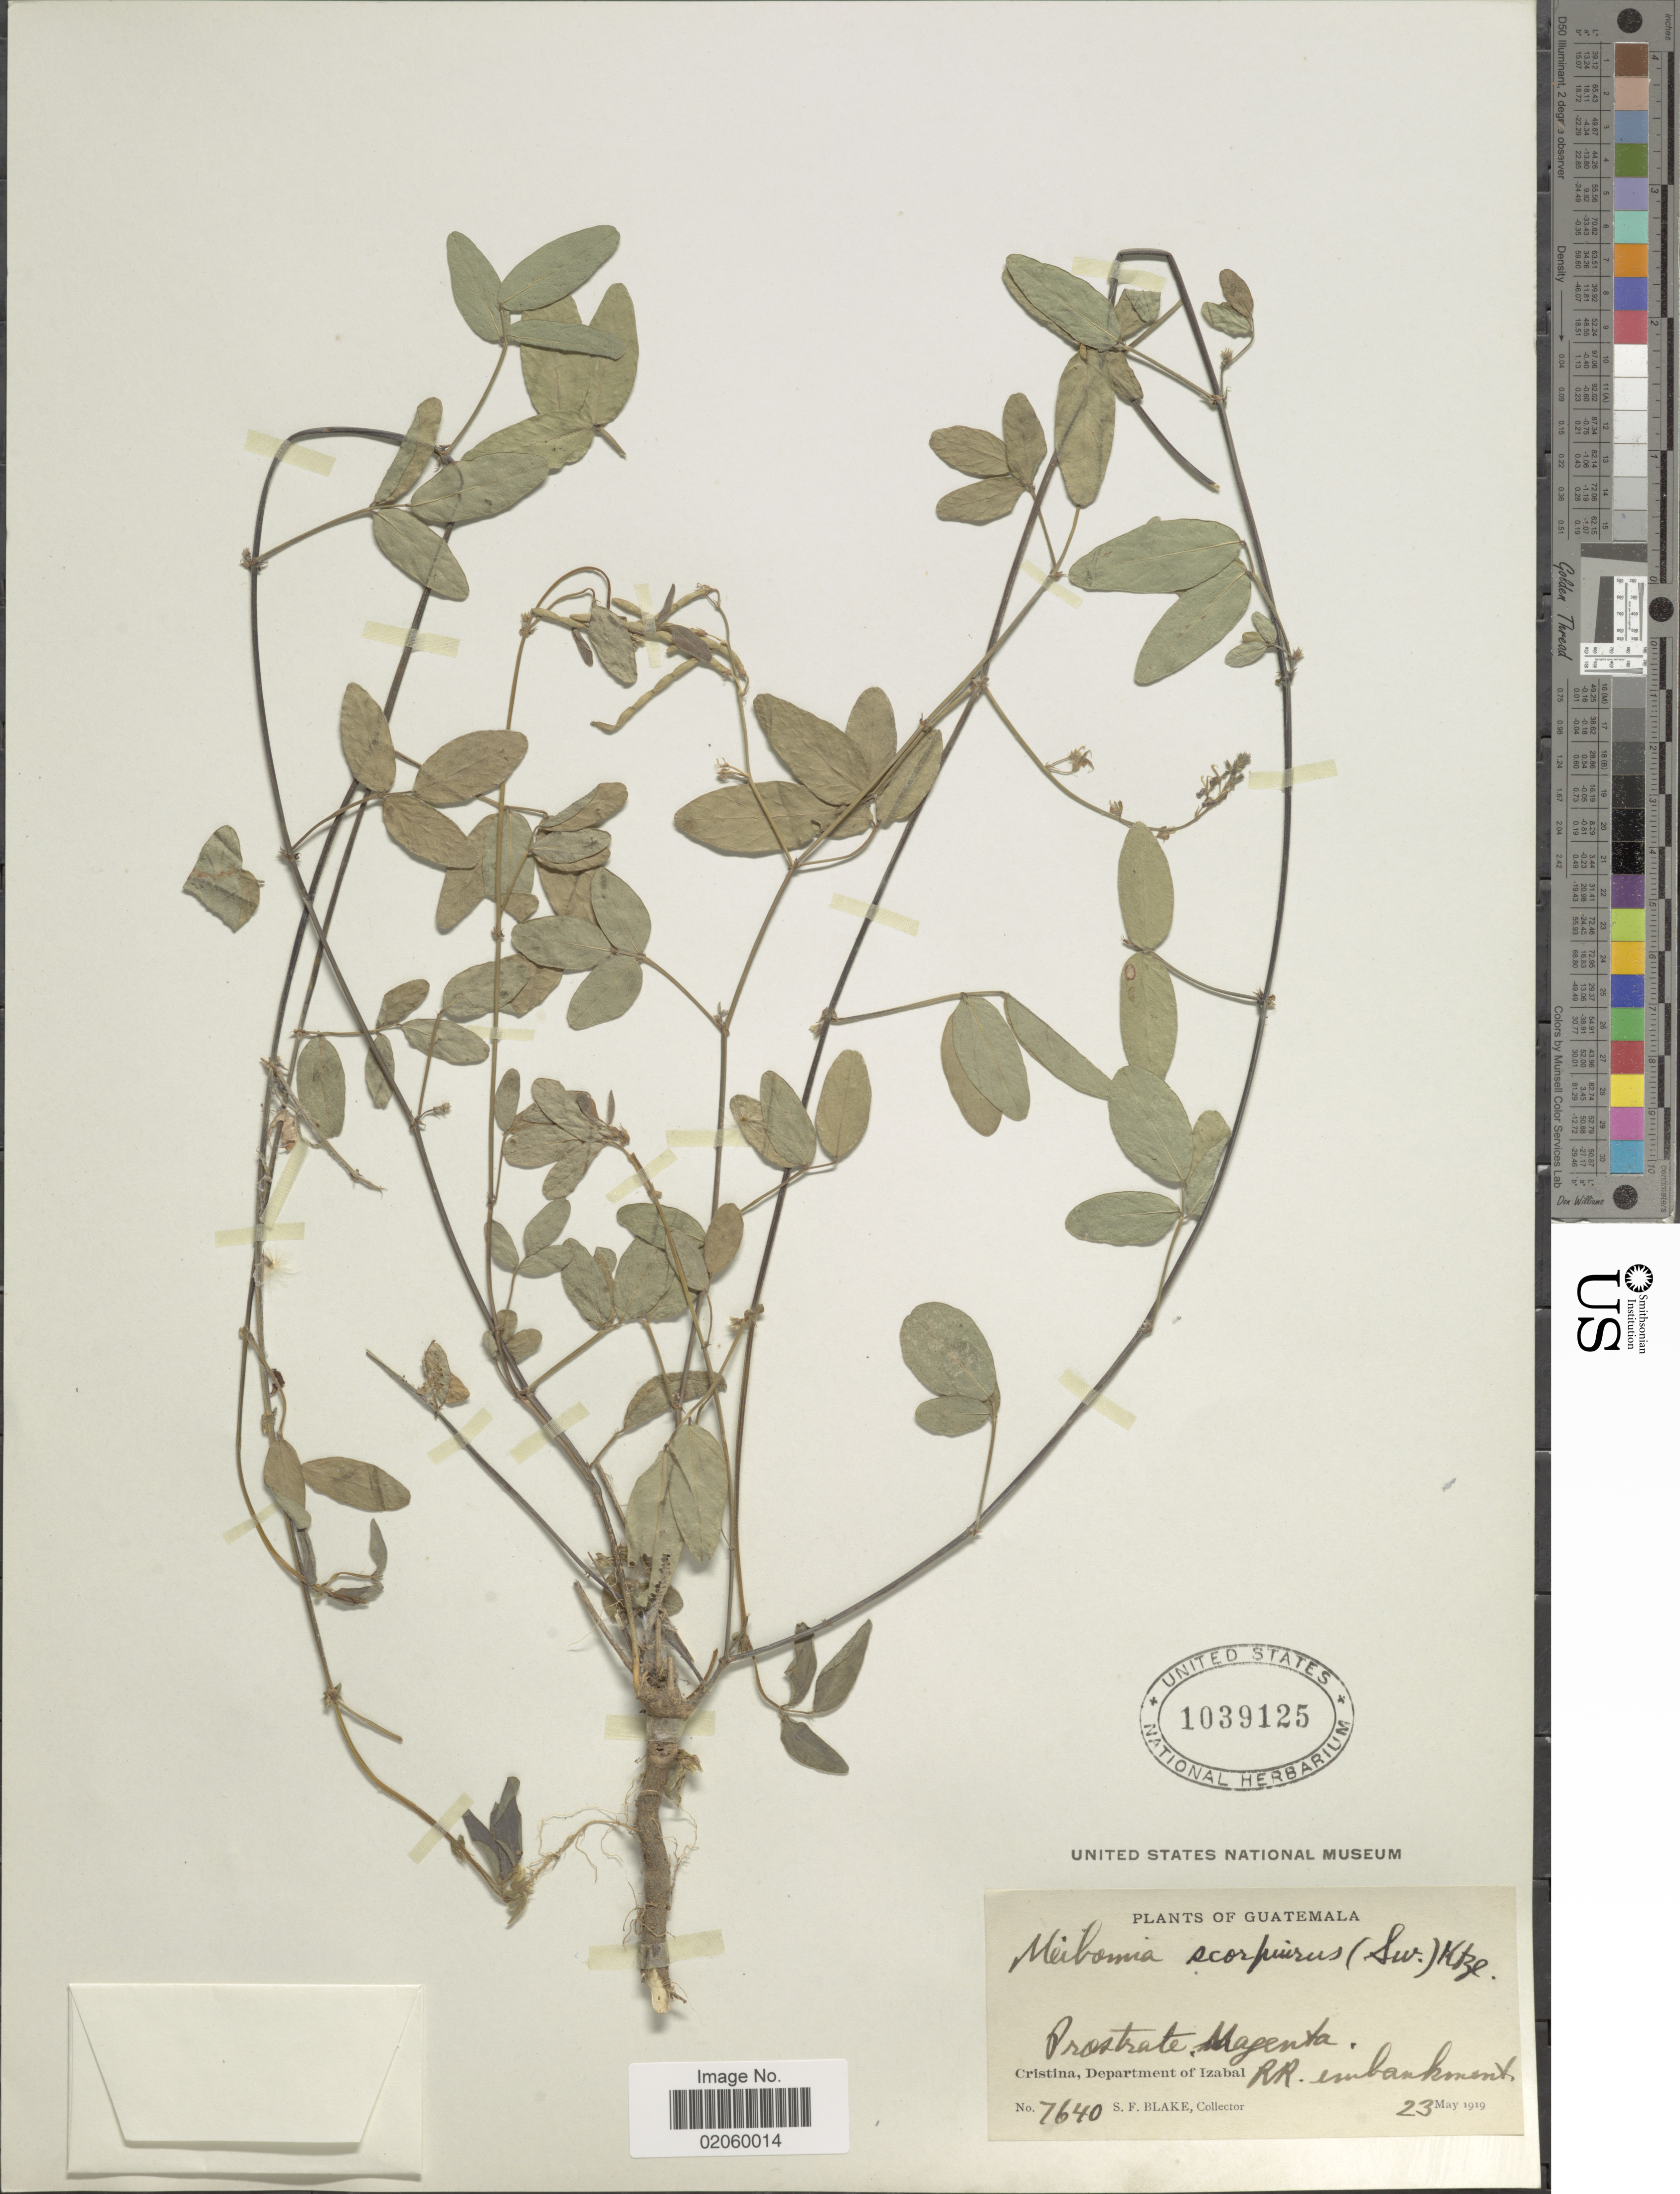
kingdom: Plantae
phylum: Tracheophyta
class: Magnoliopsida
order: Fabales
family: Fabaceae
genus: Desmodium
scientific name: Desmodium scorpiurus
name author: (Sw.) Desv. ex DC.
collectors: S. Blake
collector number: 7640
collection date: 1919-05-23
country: Guatemala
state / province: Izabal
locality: Cristina, RR embankment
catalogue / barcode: US 1039125